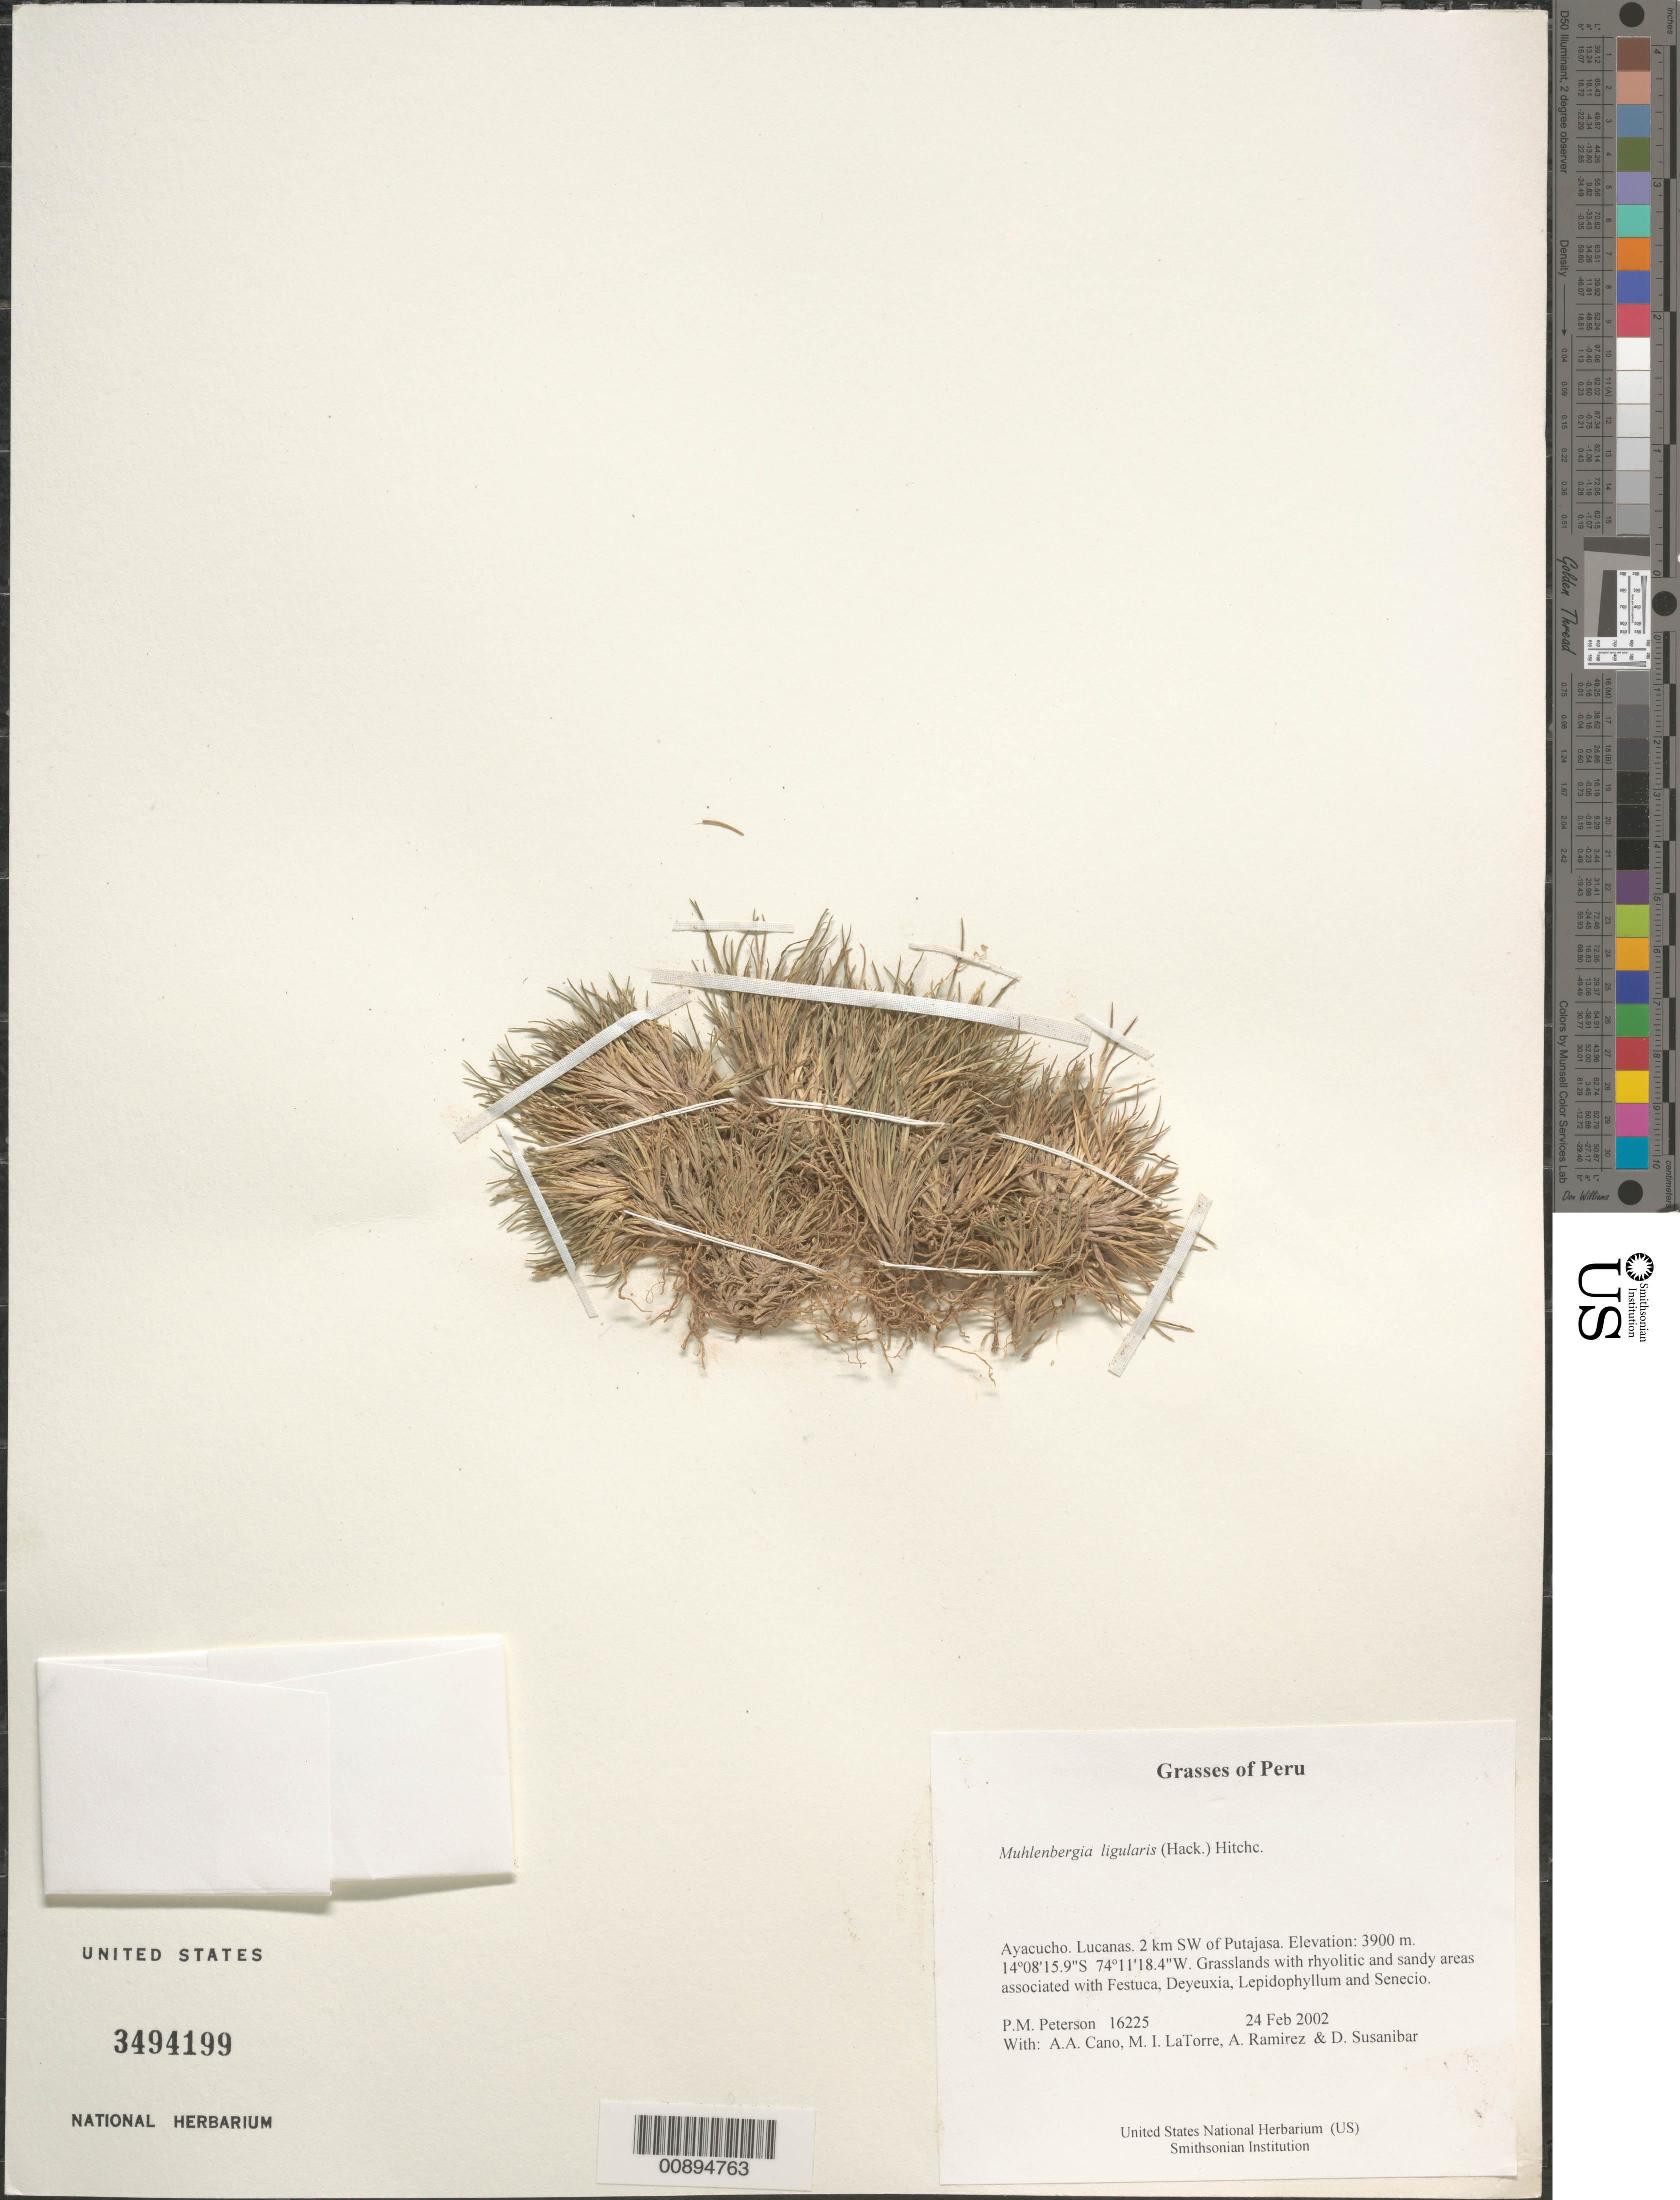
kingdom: Plantae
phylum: Tracheophyta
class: Liliopsida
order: Poales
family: Poaceae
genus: Muhlenbergia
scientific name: Muhlenbergia ligularis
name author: (Hack.) Hitchc.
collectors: P. M. Peterson, A. Cano, M. I. La Torre, A. Ramírez & D. Susanibar Cruz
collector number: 16225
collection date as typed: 24 Feb 2002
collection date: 2002-02-24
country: Peru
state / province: Ayacucho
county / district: Lucanas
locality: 2 km SW of Putajasa.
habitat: Grasslands with rhyolitic and sandy areas associated with ~Festuca, Deyeuxia, Lepidophyllum and Senecio~.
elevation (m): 3900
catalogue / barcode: US 3494199